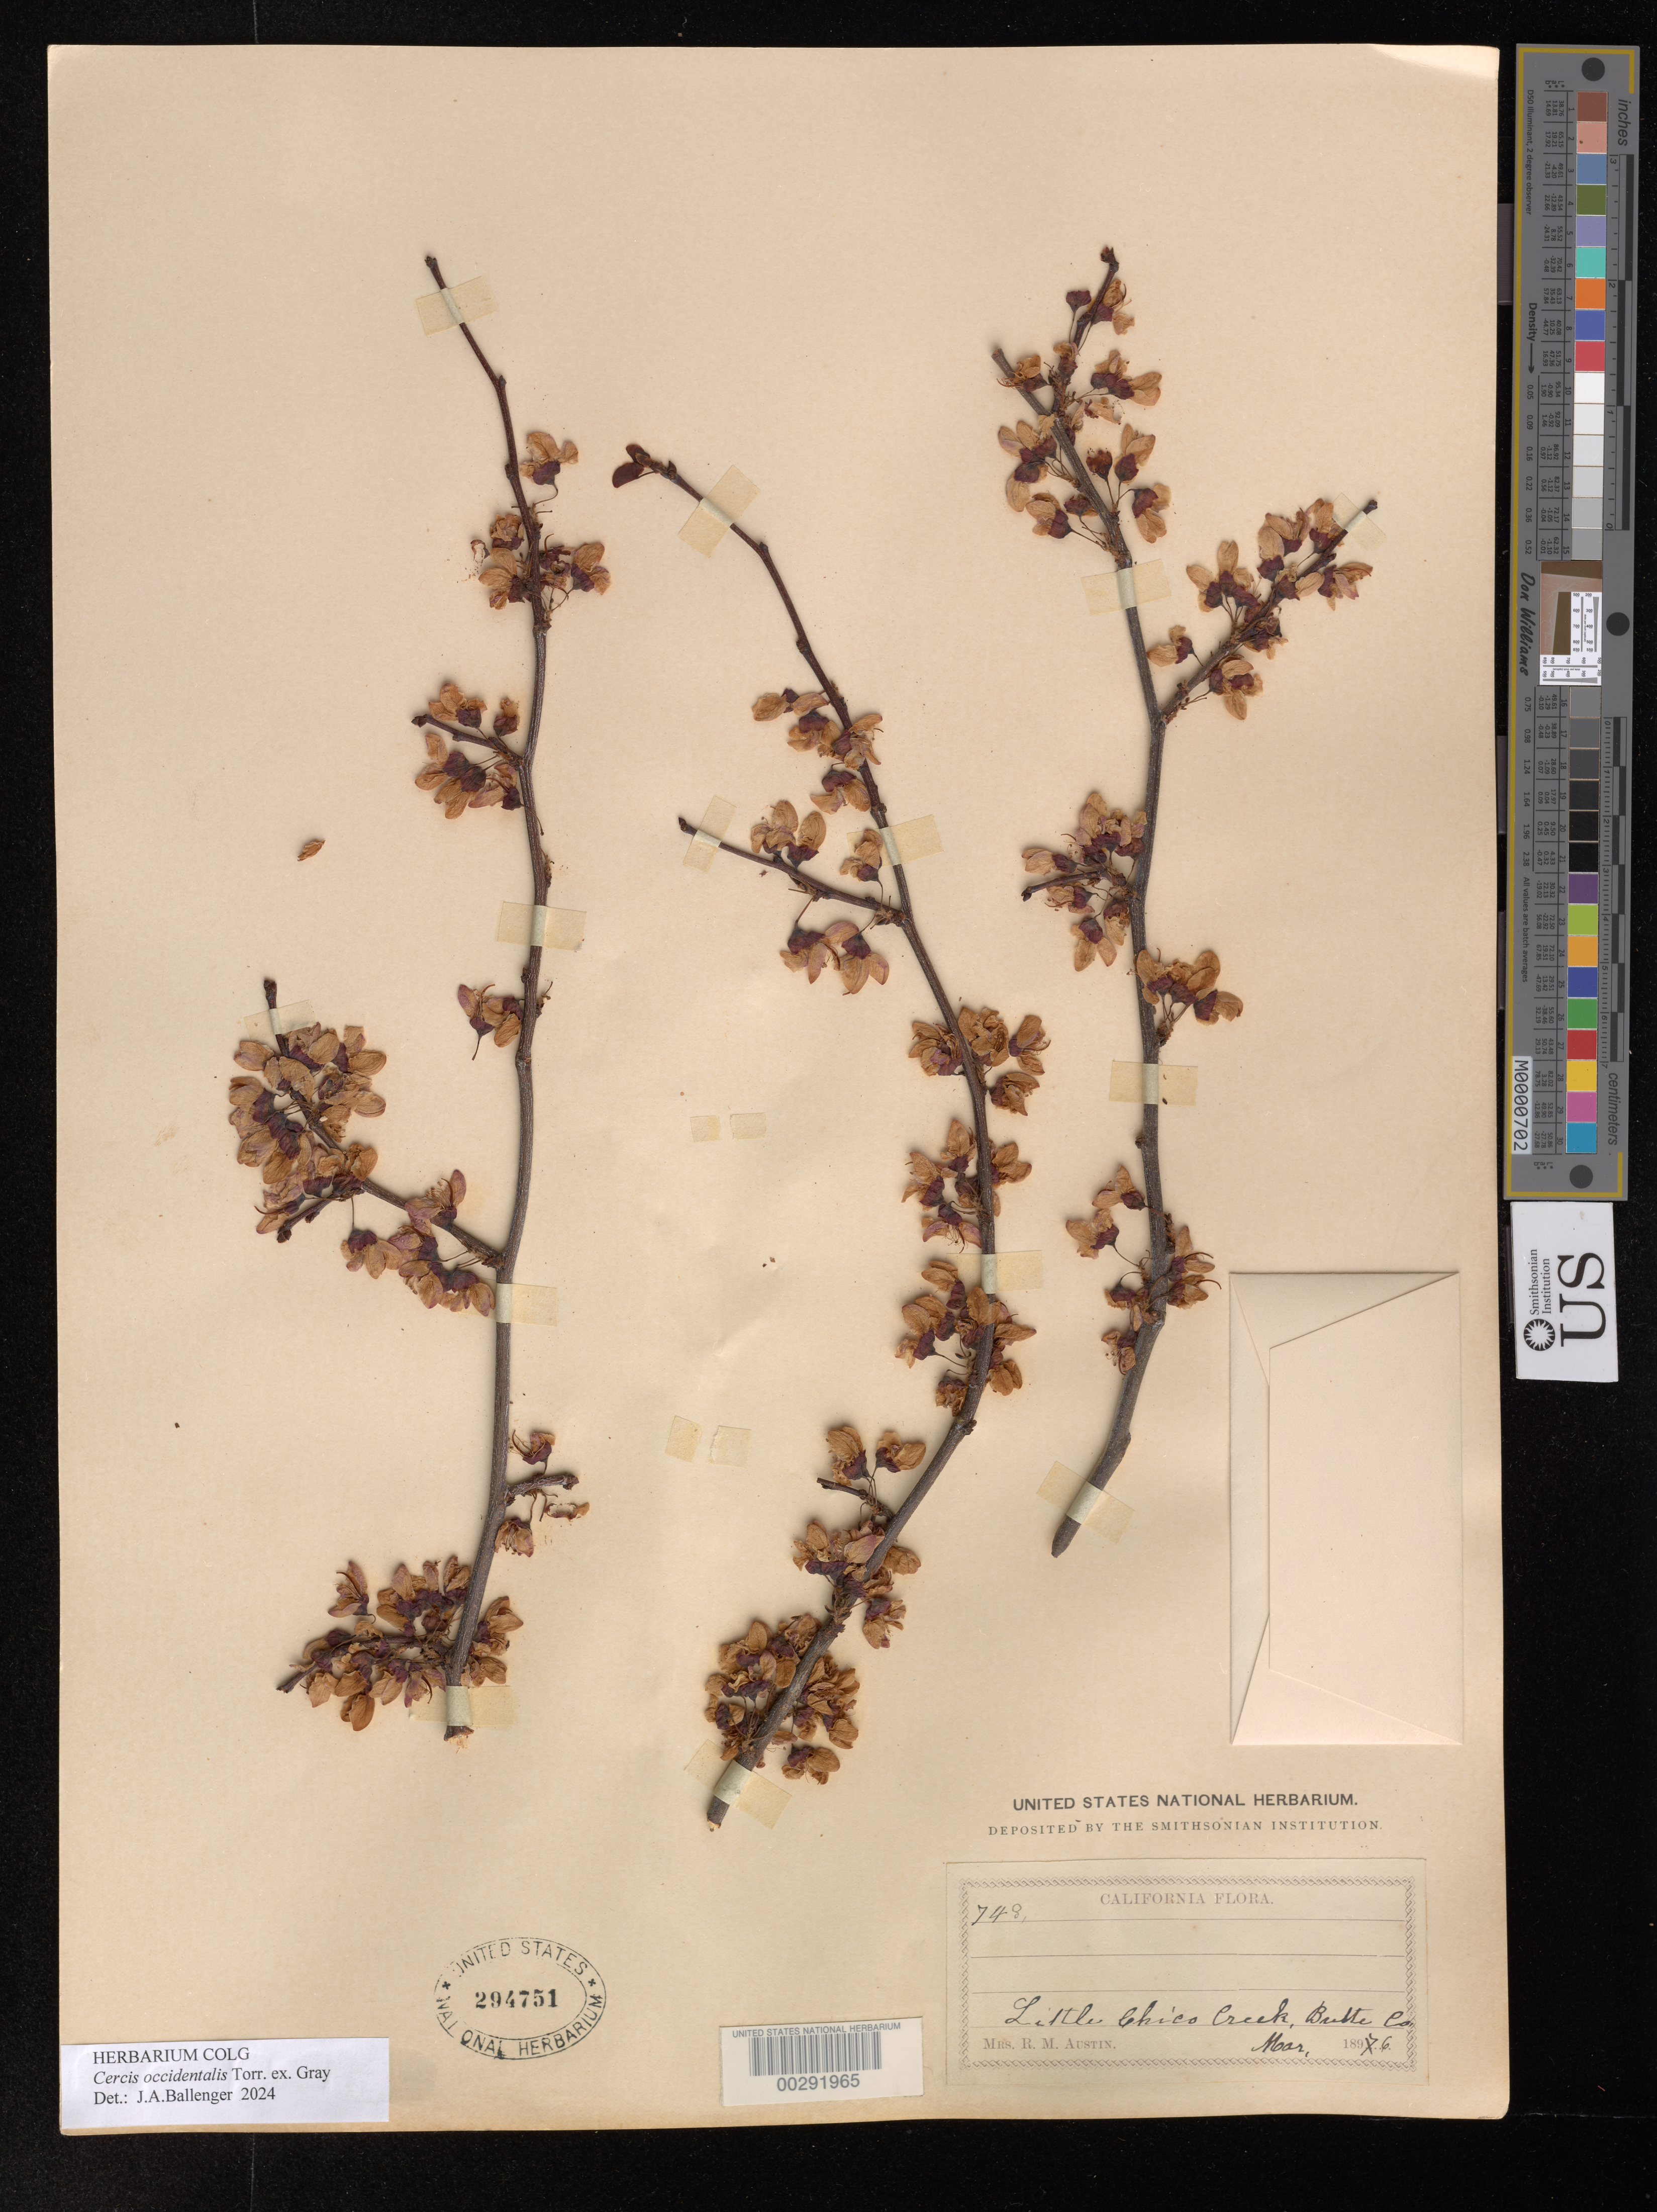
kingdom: Plantae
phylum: Tracheophyta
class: Magnoliopsida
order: Fabales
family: Fabaceae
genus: Cercis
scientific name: Cercis occidentalis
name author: Torr. ex A. Gray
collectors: R. Austin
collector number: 748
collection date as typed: Mar 1896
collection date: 1896-03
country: United States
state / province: California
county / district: Butte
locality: Little chico creek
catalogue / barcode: US 294751